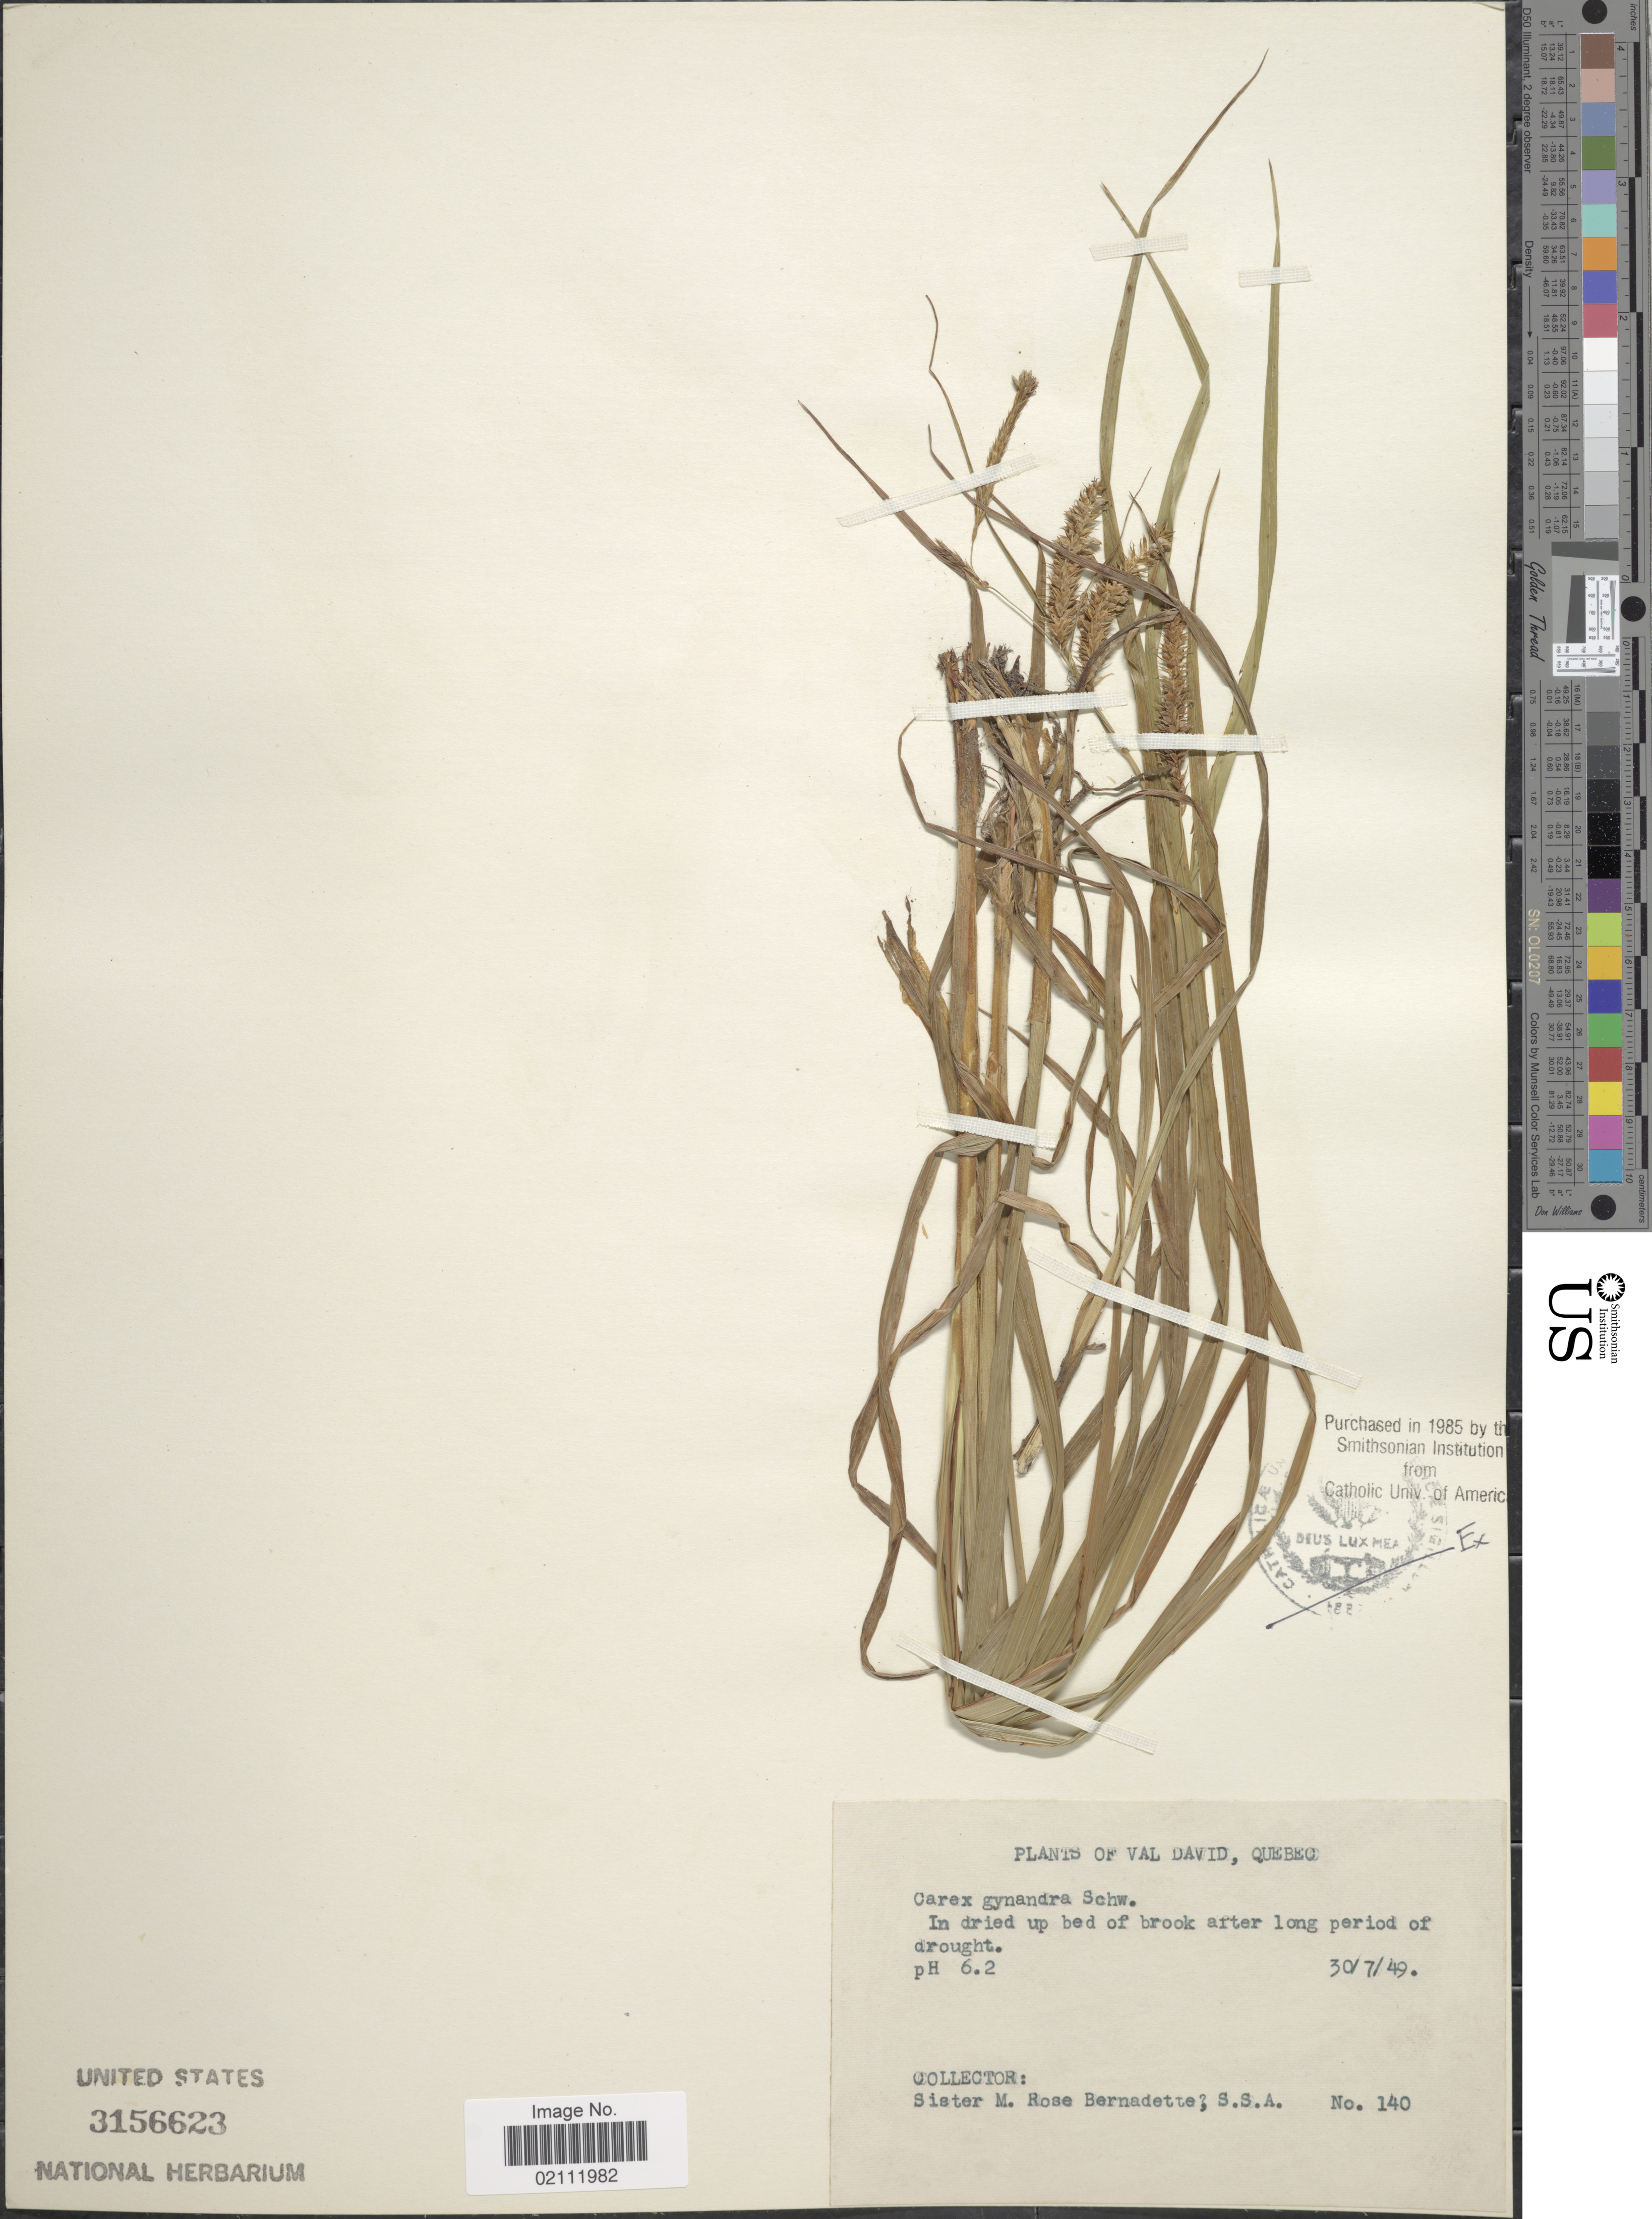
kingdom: Plantae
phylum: Tracheophyta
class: Liliopsida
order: Poales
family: Cyperaceae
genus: Carex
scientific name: Carex gynandra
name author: Schwein.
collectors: M. Bernadette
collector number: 140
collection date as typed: Transcribed d/m/y: 30/7/49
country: Canada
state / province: Quebec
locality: Val David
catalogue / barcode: US 3156623